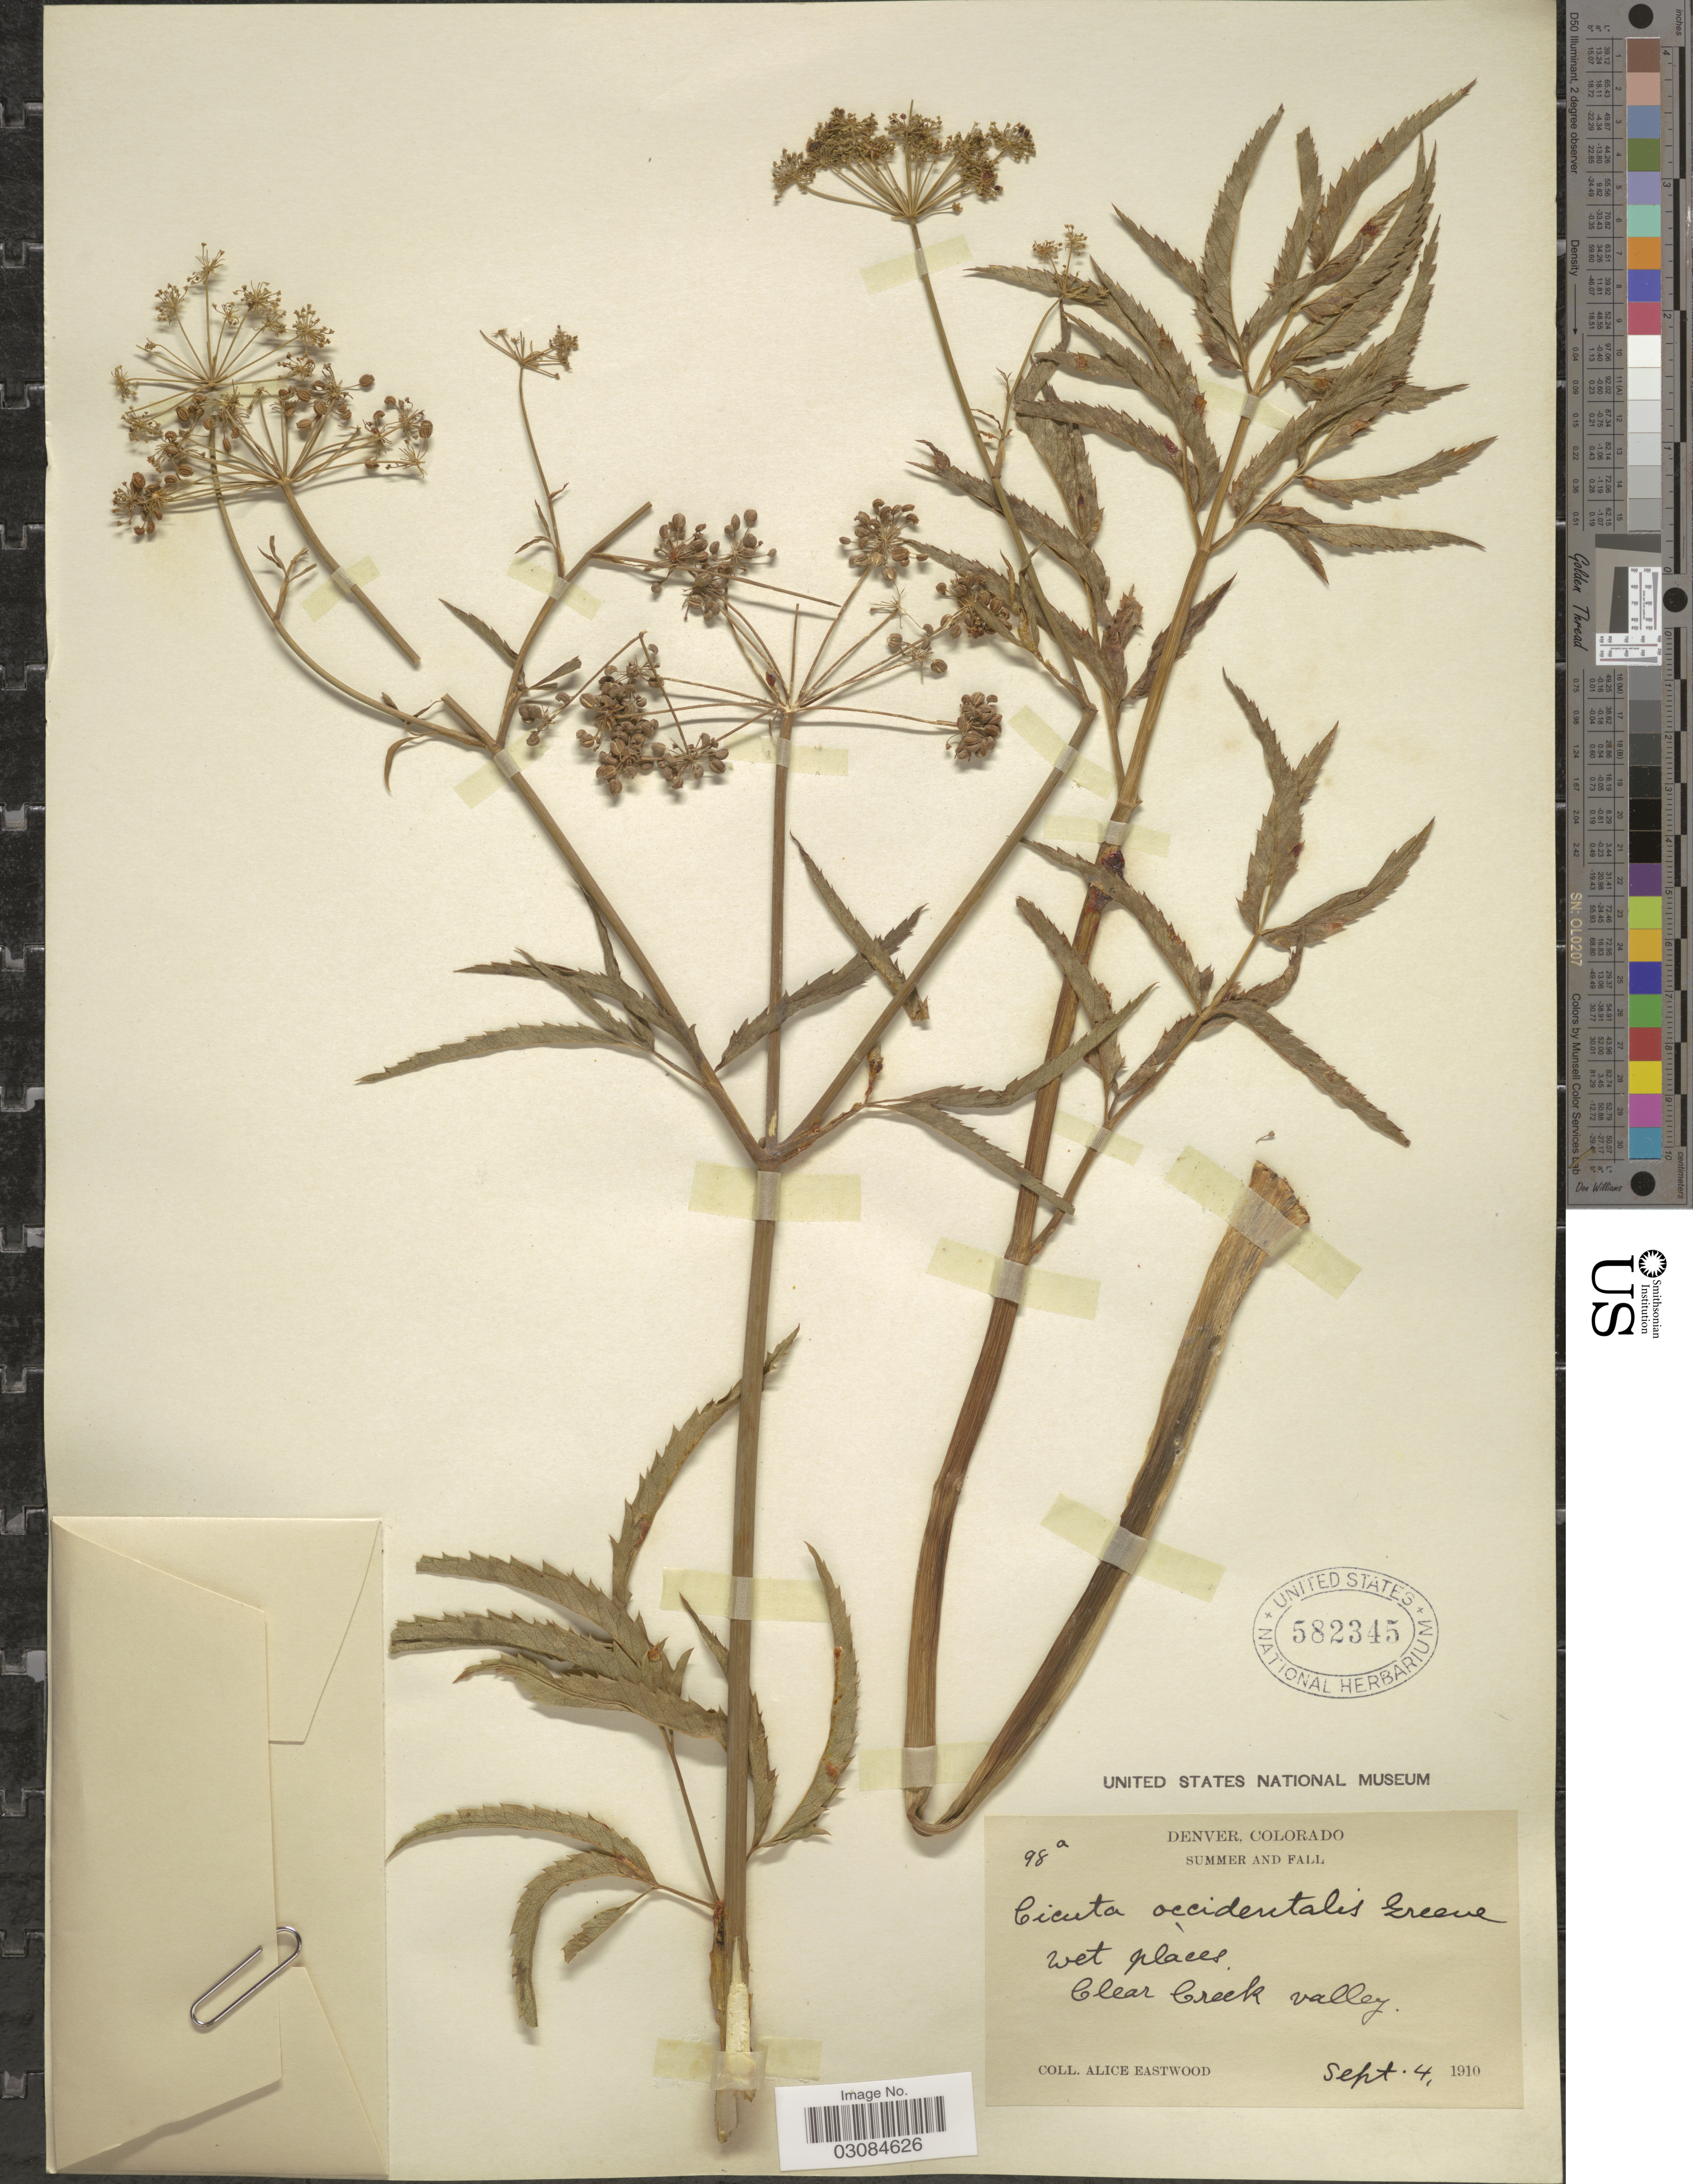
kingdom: Plantae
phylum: Tracheophyta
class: Magnoliopsida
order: Apiales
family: Apiaceae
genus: Cicuta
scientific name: Cicuta occidentalis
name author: Greene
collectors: A. Eastwood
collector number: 98a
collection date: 1910-09-04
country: United States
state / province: Colorado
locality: Denver. Clear Creek valley.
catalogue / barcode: US 582345